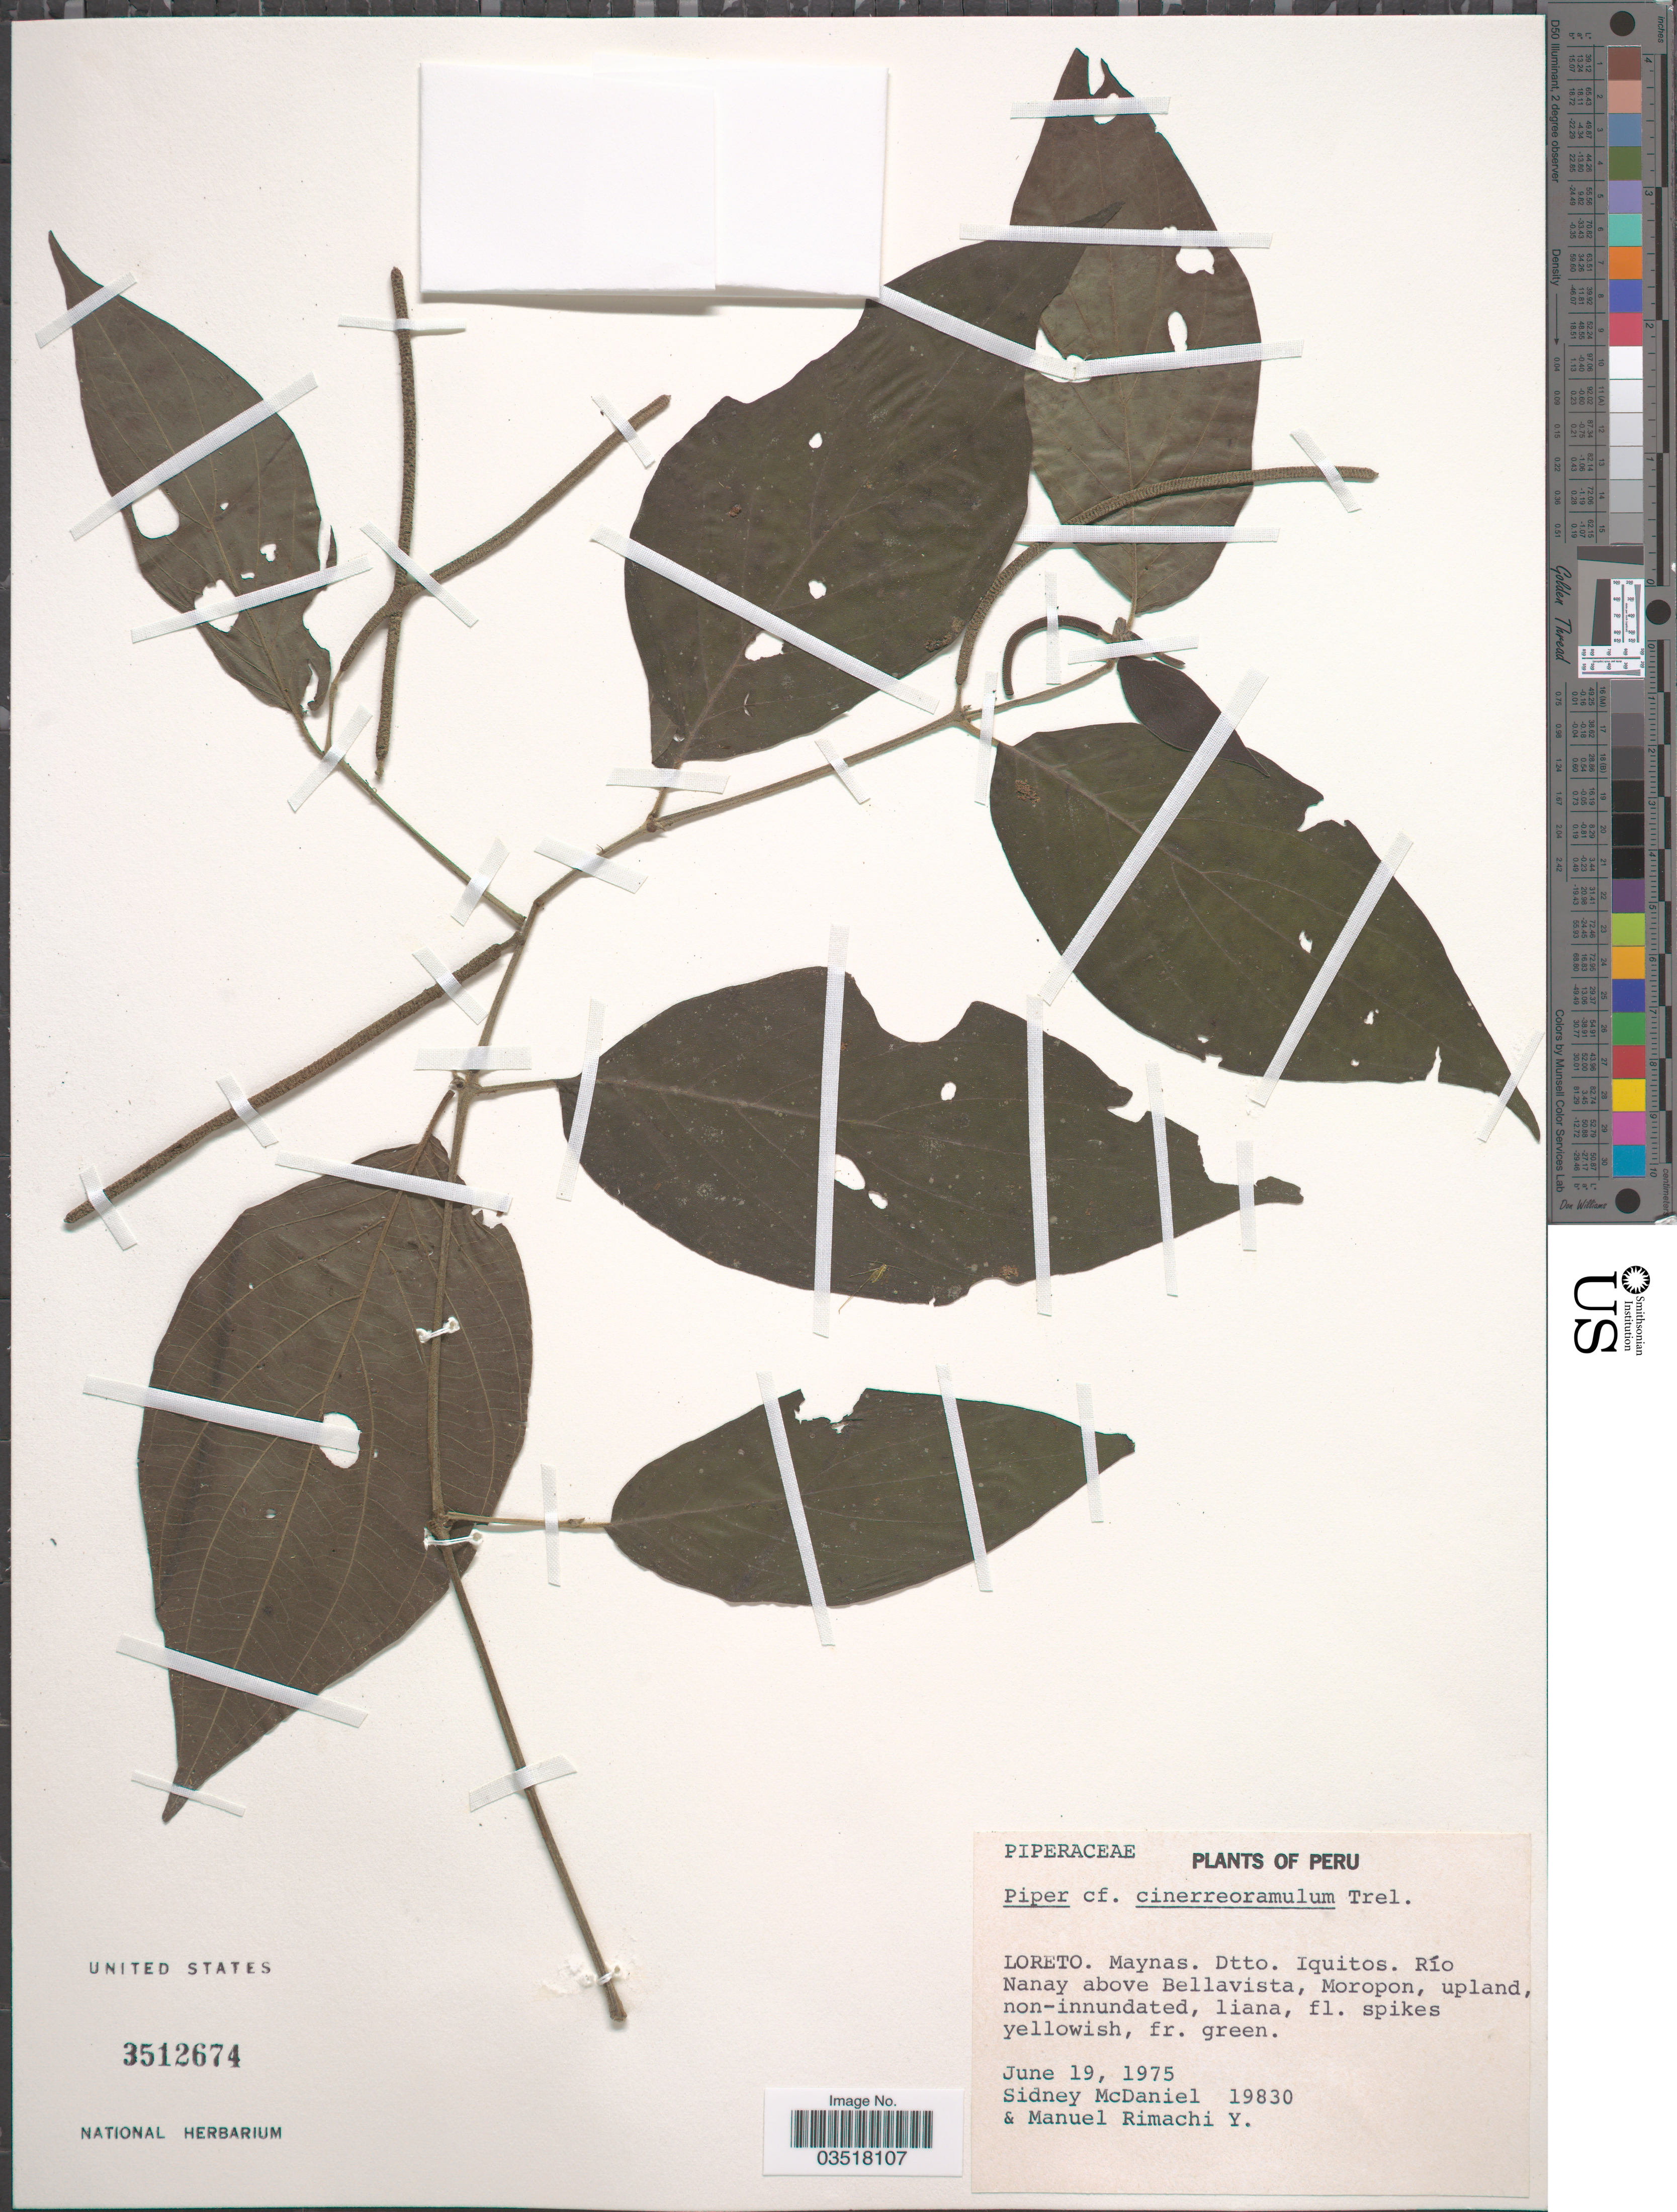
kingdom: Plantae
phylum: Tracheophyta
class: Magnoliopsida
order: Piperales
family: Piperaceae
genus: Piper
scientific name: Piper cinereoramulum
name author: Trel. in J.F. Macbr.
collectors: S. McDaniel & M. Rimachi Y.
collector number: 19830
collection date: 1975-06-19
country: Peru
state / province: Loreto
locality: Maynas. Dtto. Iquitos. Río Nanay above Bellavista, Moropon.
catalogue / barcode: US 3512674